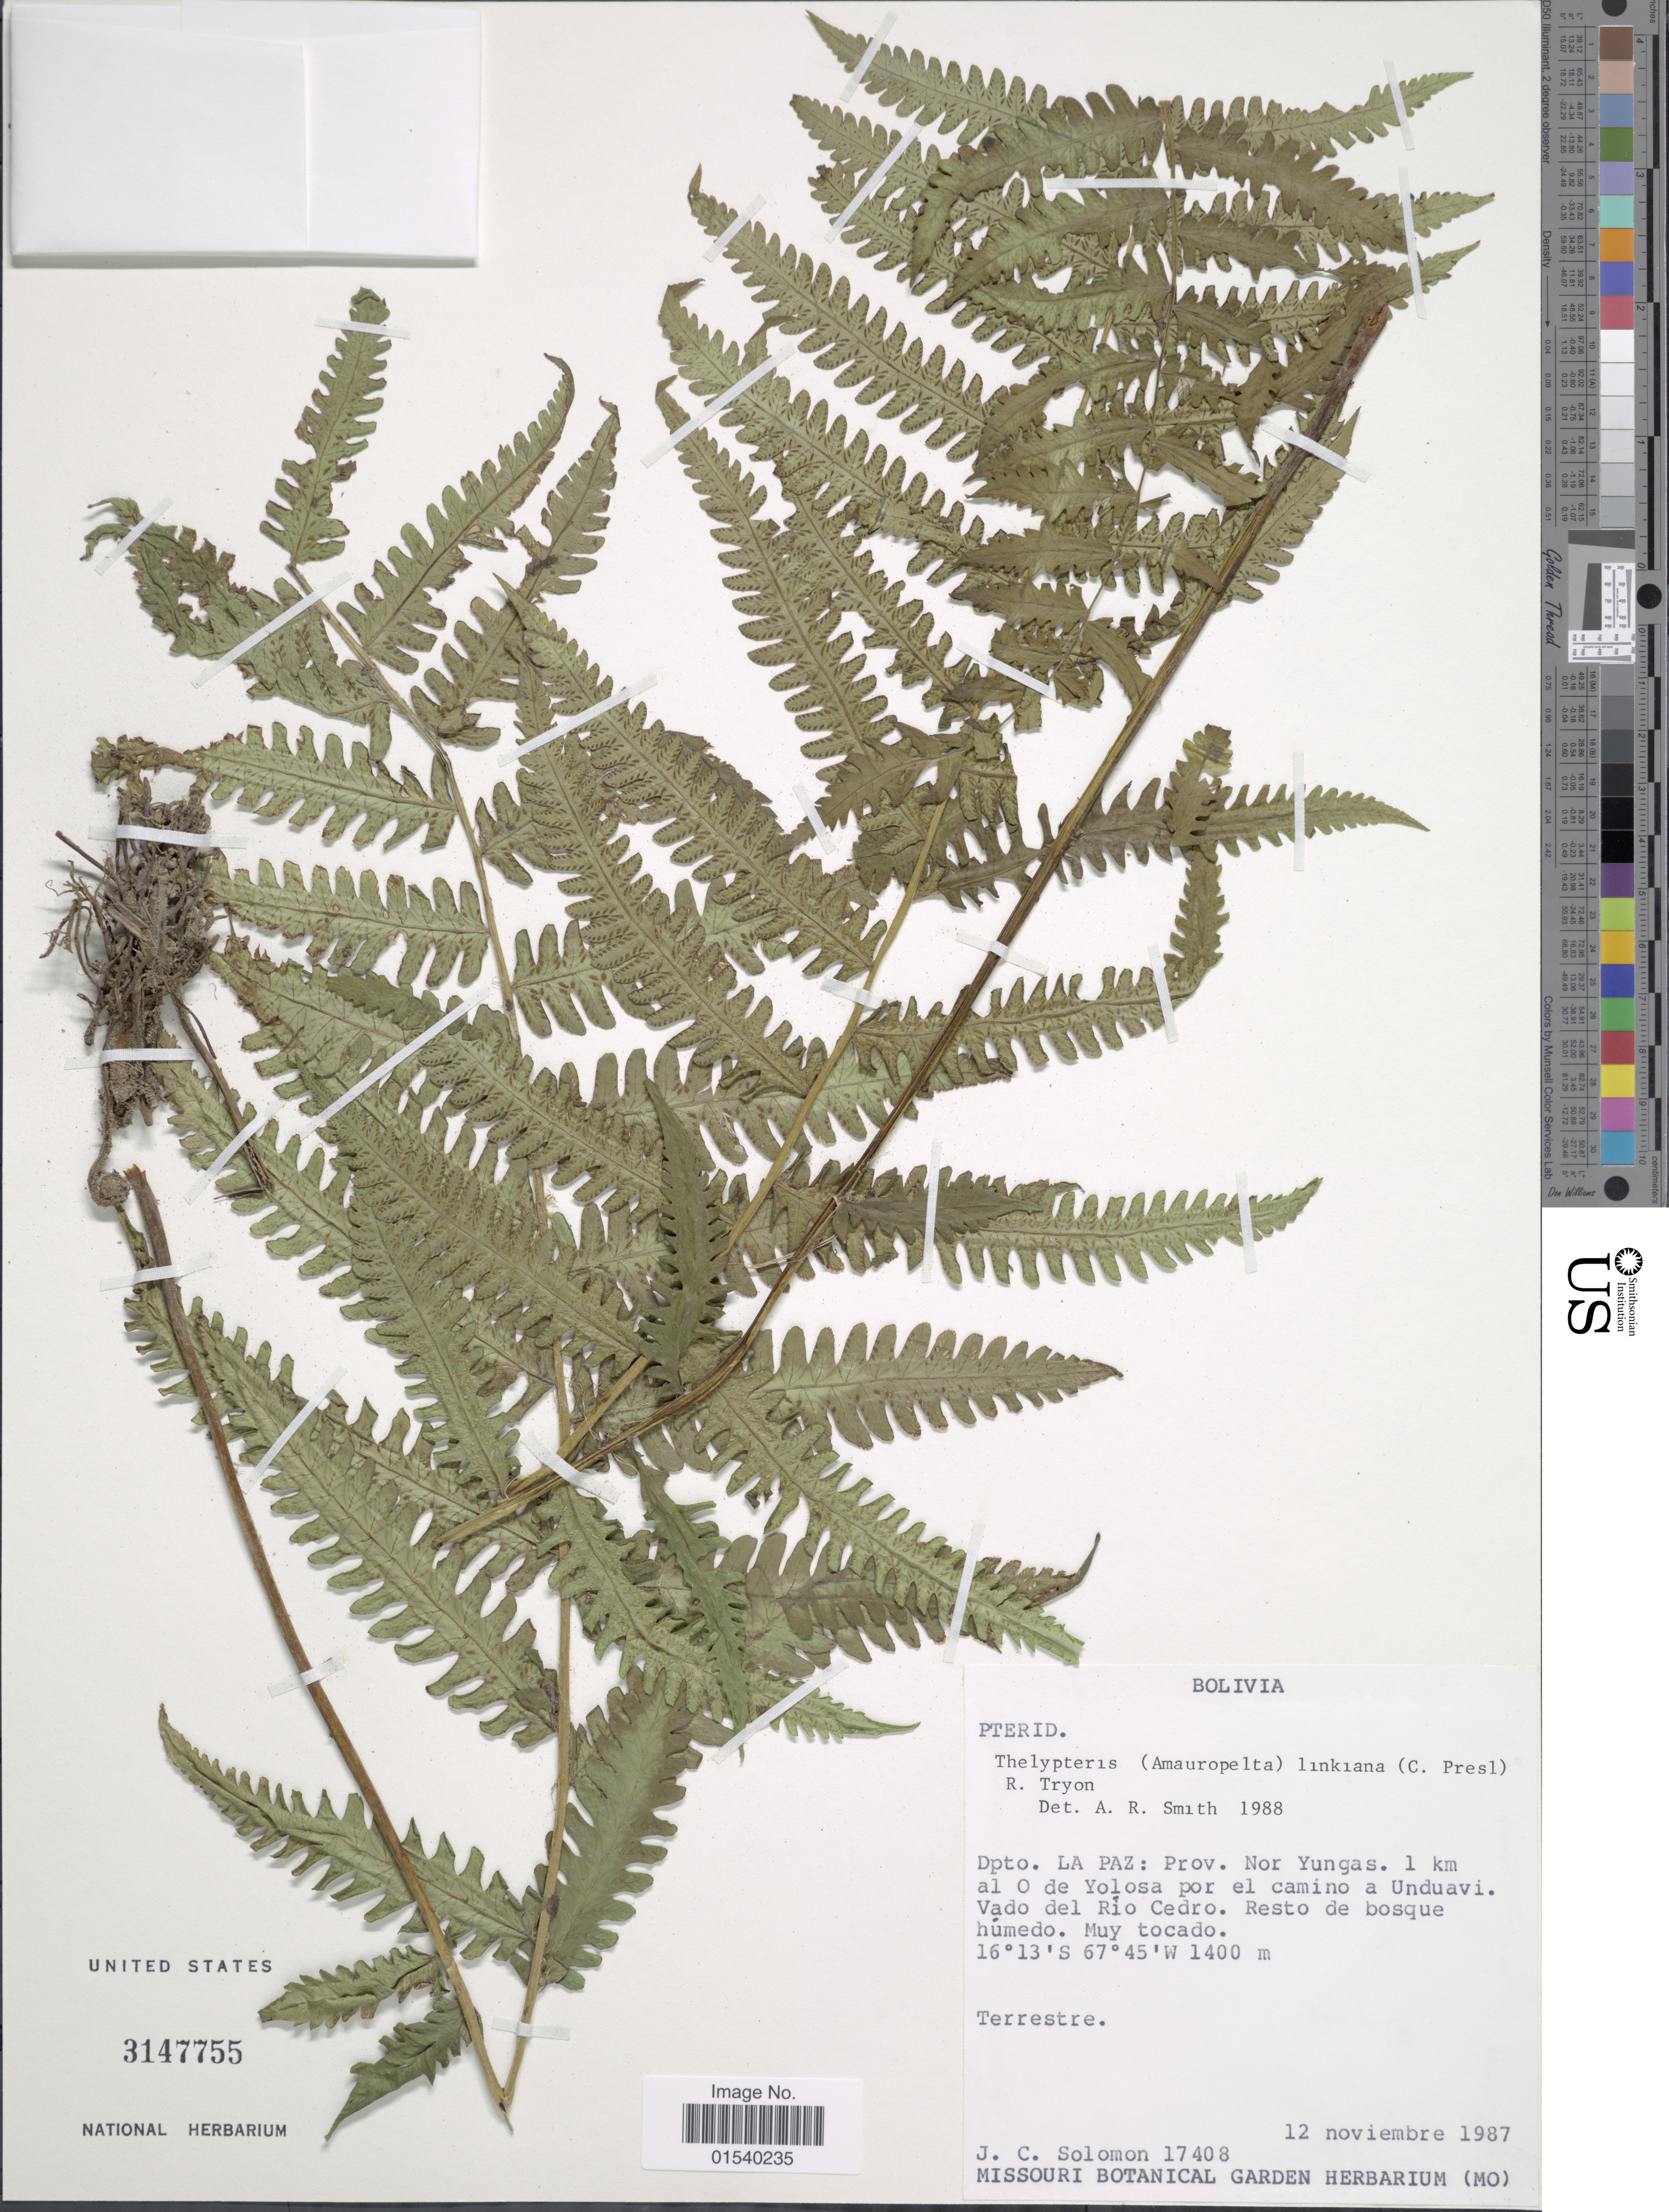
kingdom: Plantae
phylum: Tracheophyta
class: Polypodiopsida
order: Polypodiales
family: Thelypteridaceae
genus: Amauropelta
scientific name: Amauropelta linkiana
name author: (C. Presl) Pic. Serm.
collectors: J. C. Solomon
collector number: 17408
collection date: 1987-11-12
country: Bolivia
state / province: La Paz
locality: Dpto. La Paz: Prov. Nor Yungas. 1 km al O de Yolosa por el camino a Unduavi. Vado del Rio Cedro. Resto de bosque húmedo. Muy tocado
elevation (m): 1400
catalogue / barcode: US 3147755